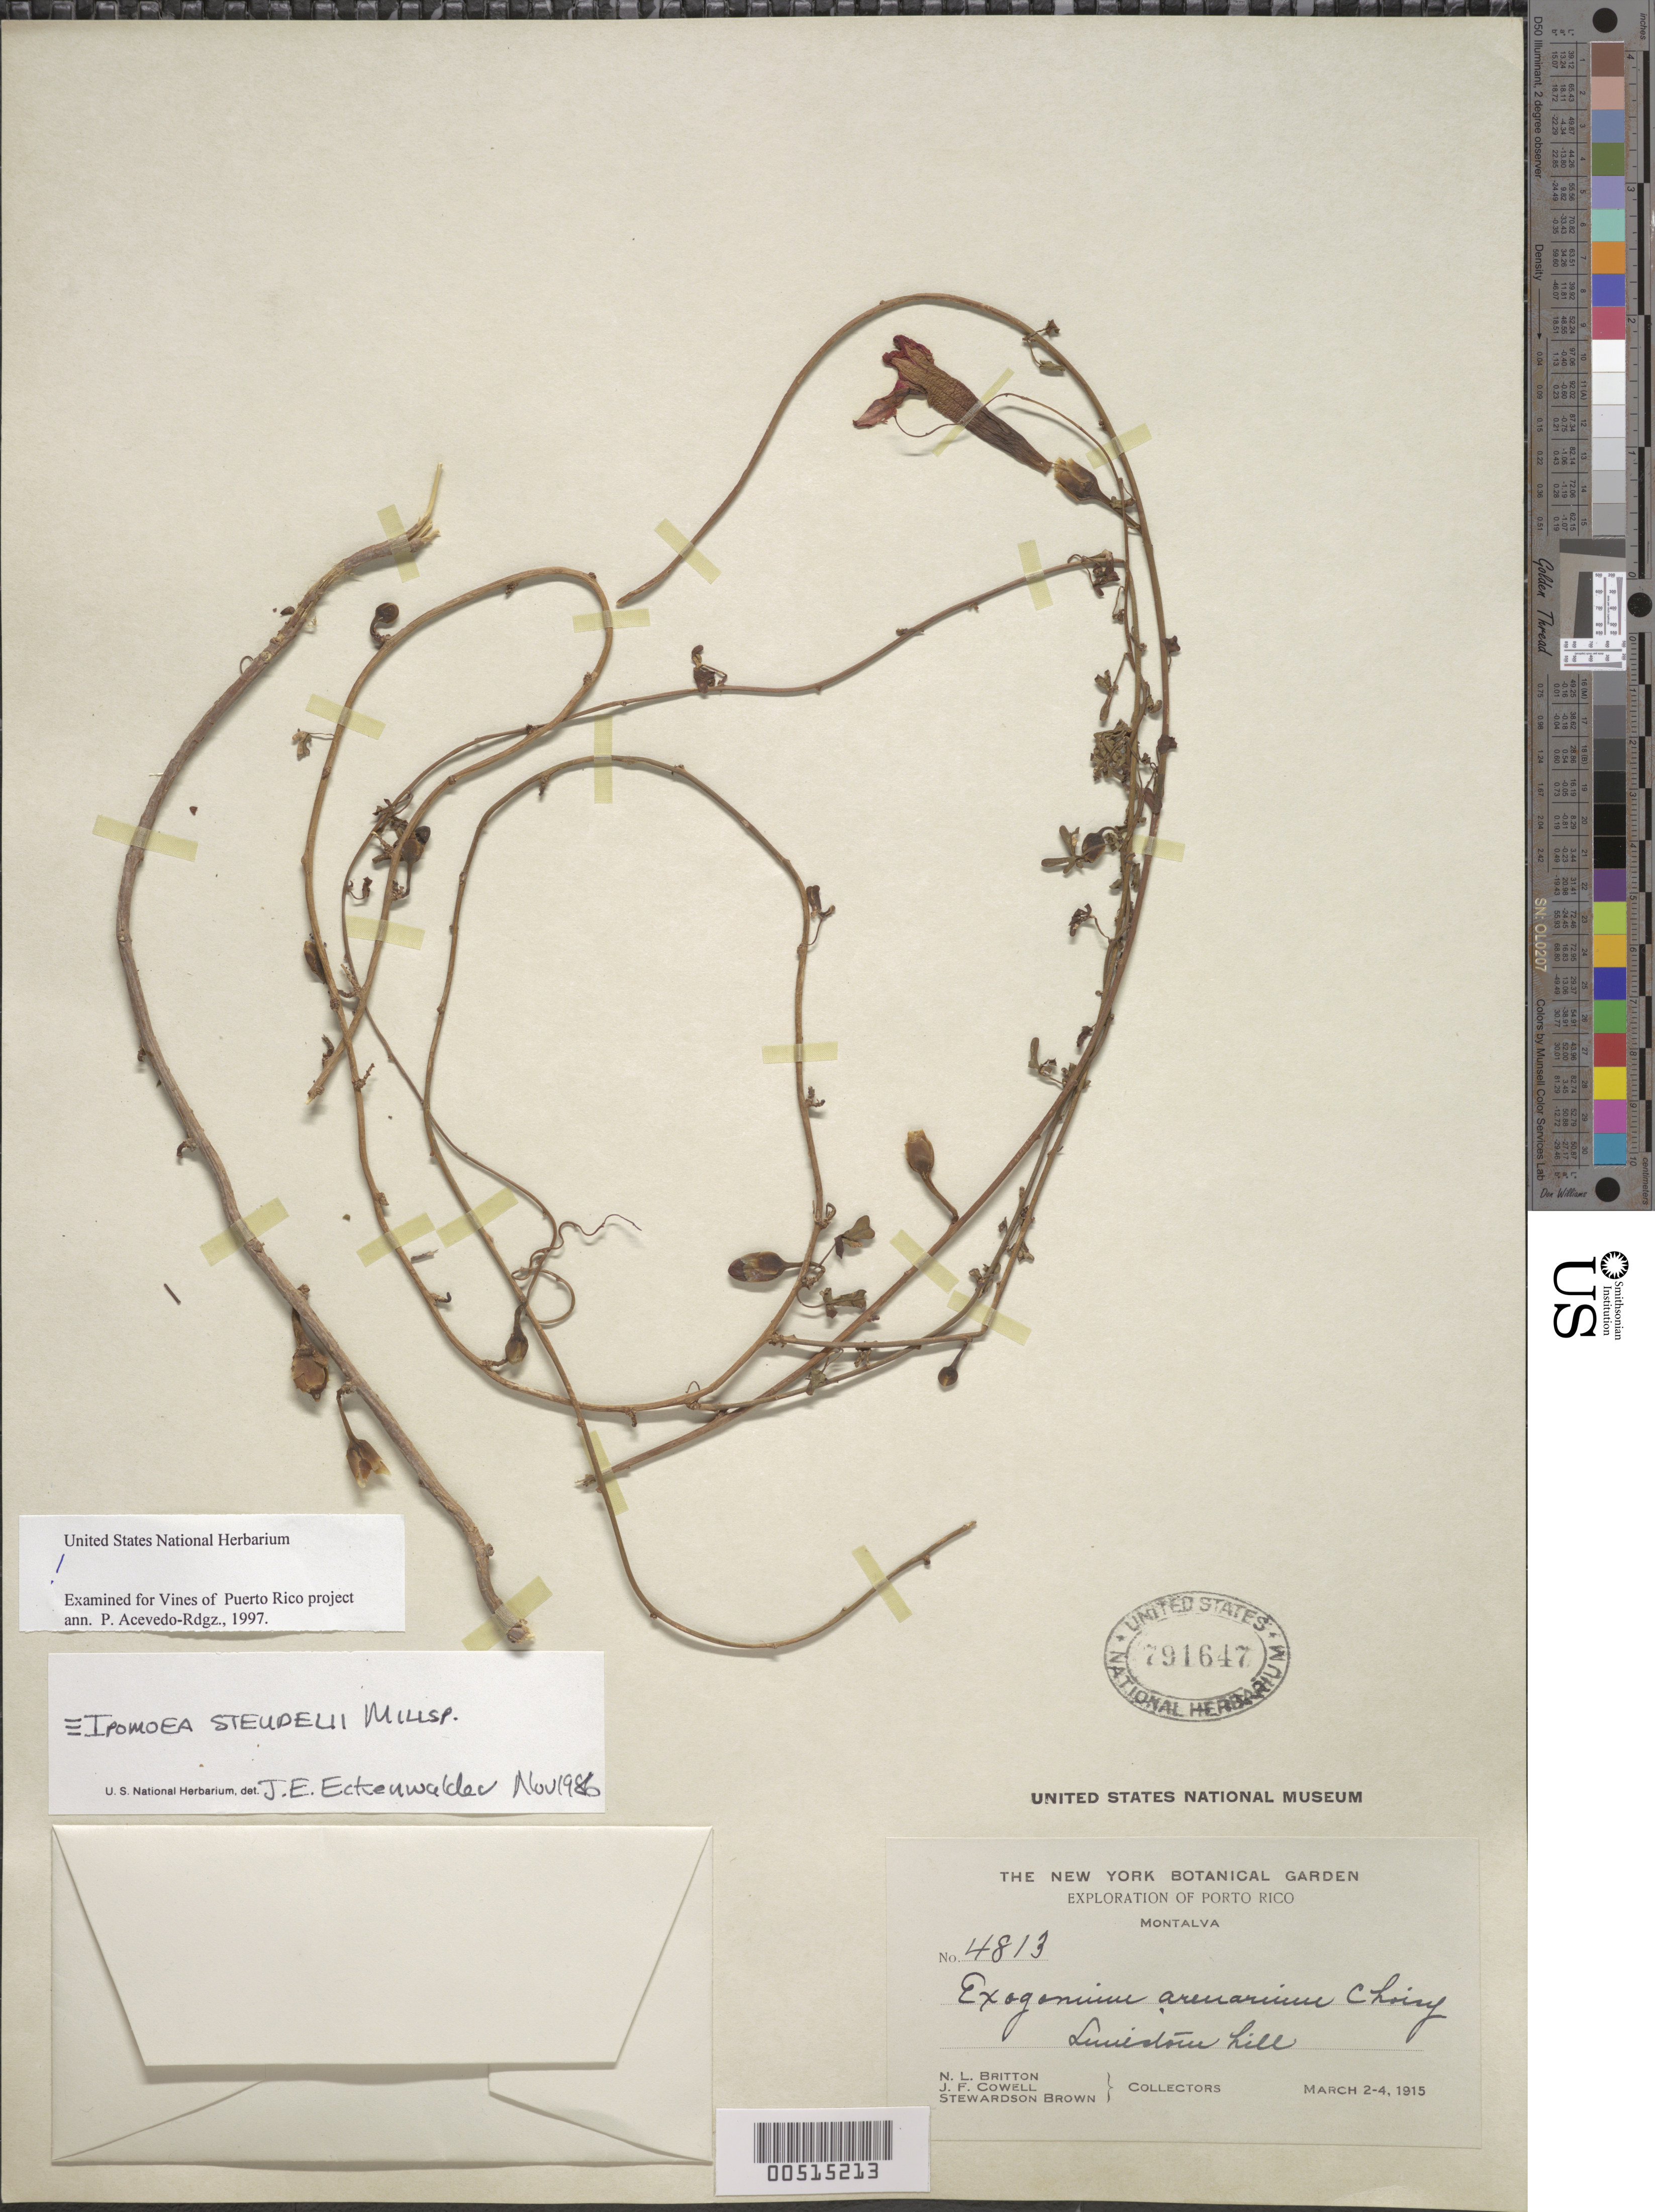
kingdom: Plantae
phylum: Tracheophyta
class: Magnoliopsida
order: Solanales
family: Convolvulaceae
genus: Ipomoea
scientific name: Ipomoea steudelii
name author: Millsp.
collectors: Britton, --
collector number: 4813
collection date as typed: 02 Mar 1915 to 04 Mar 1915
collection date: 1915-03-02/1915-03-04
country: Puerto Rico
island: Greater Antilles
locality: Montalva. Limestone hills.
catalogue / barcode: US 791647